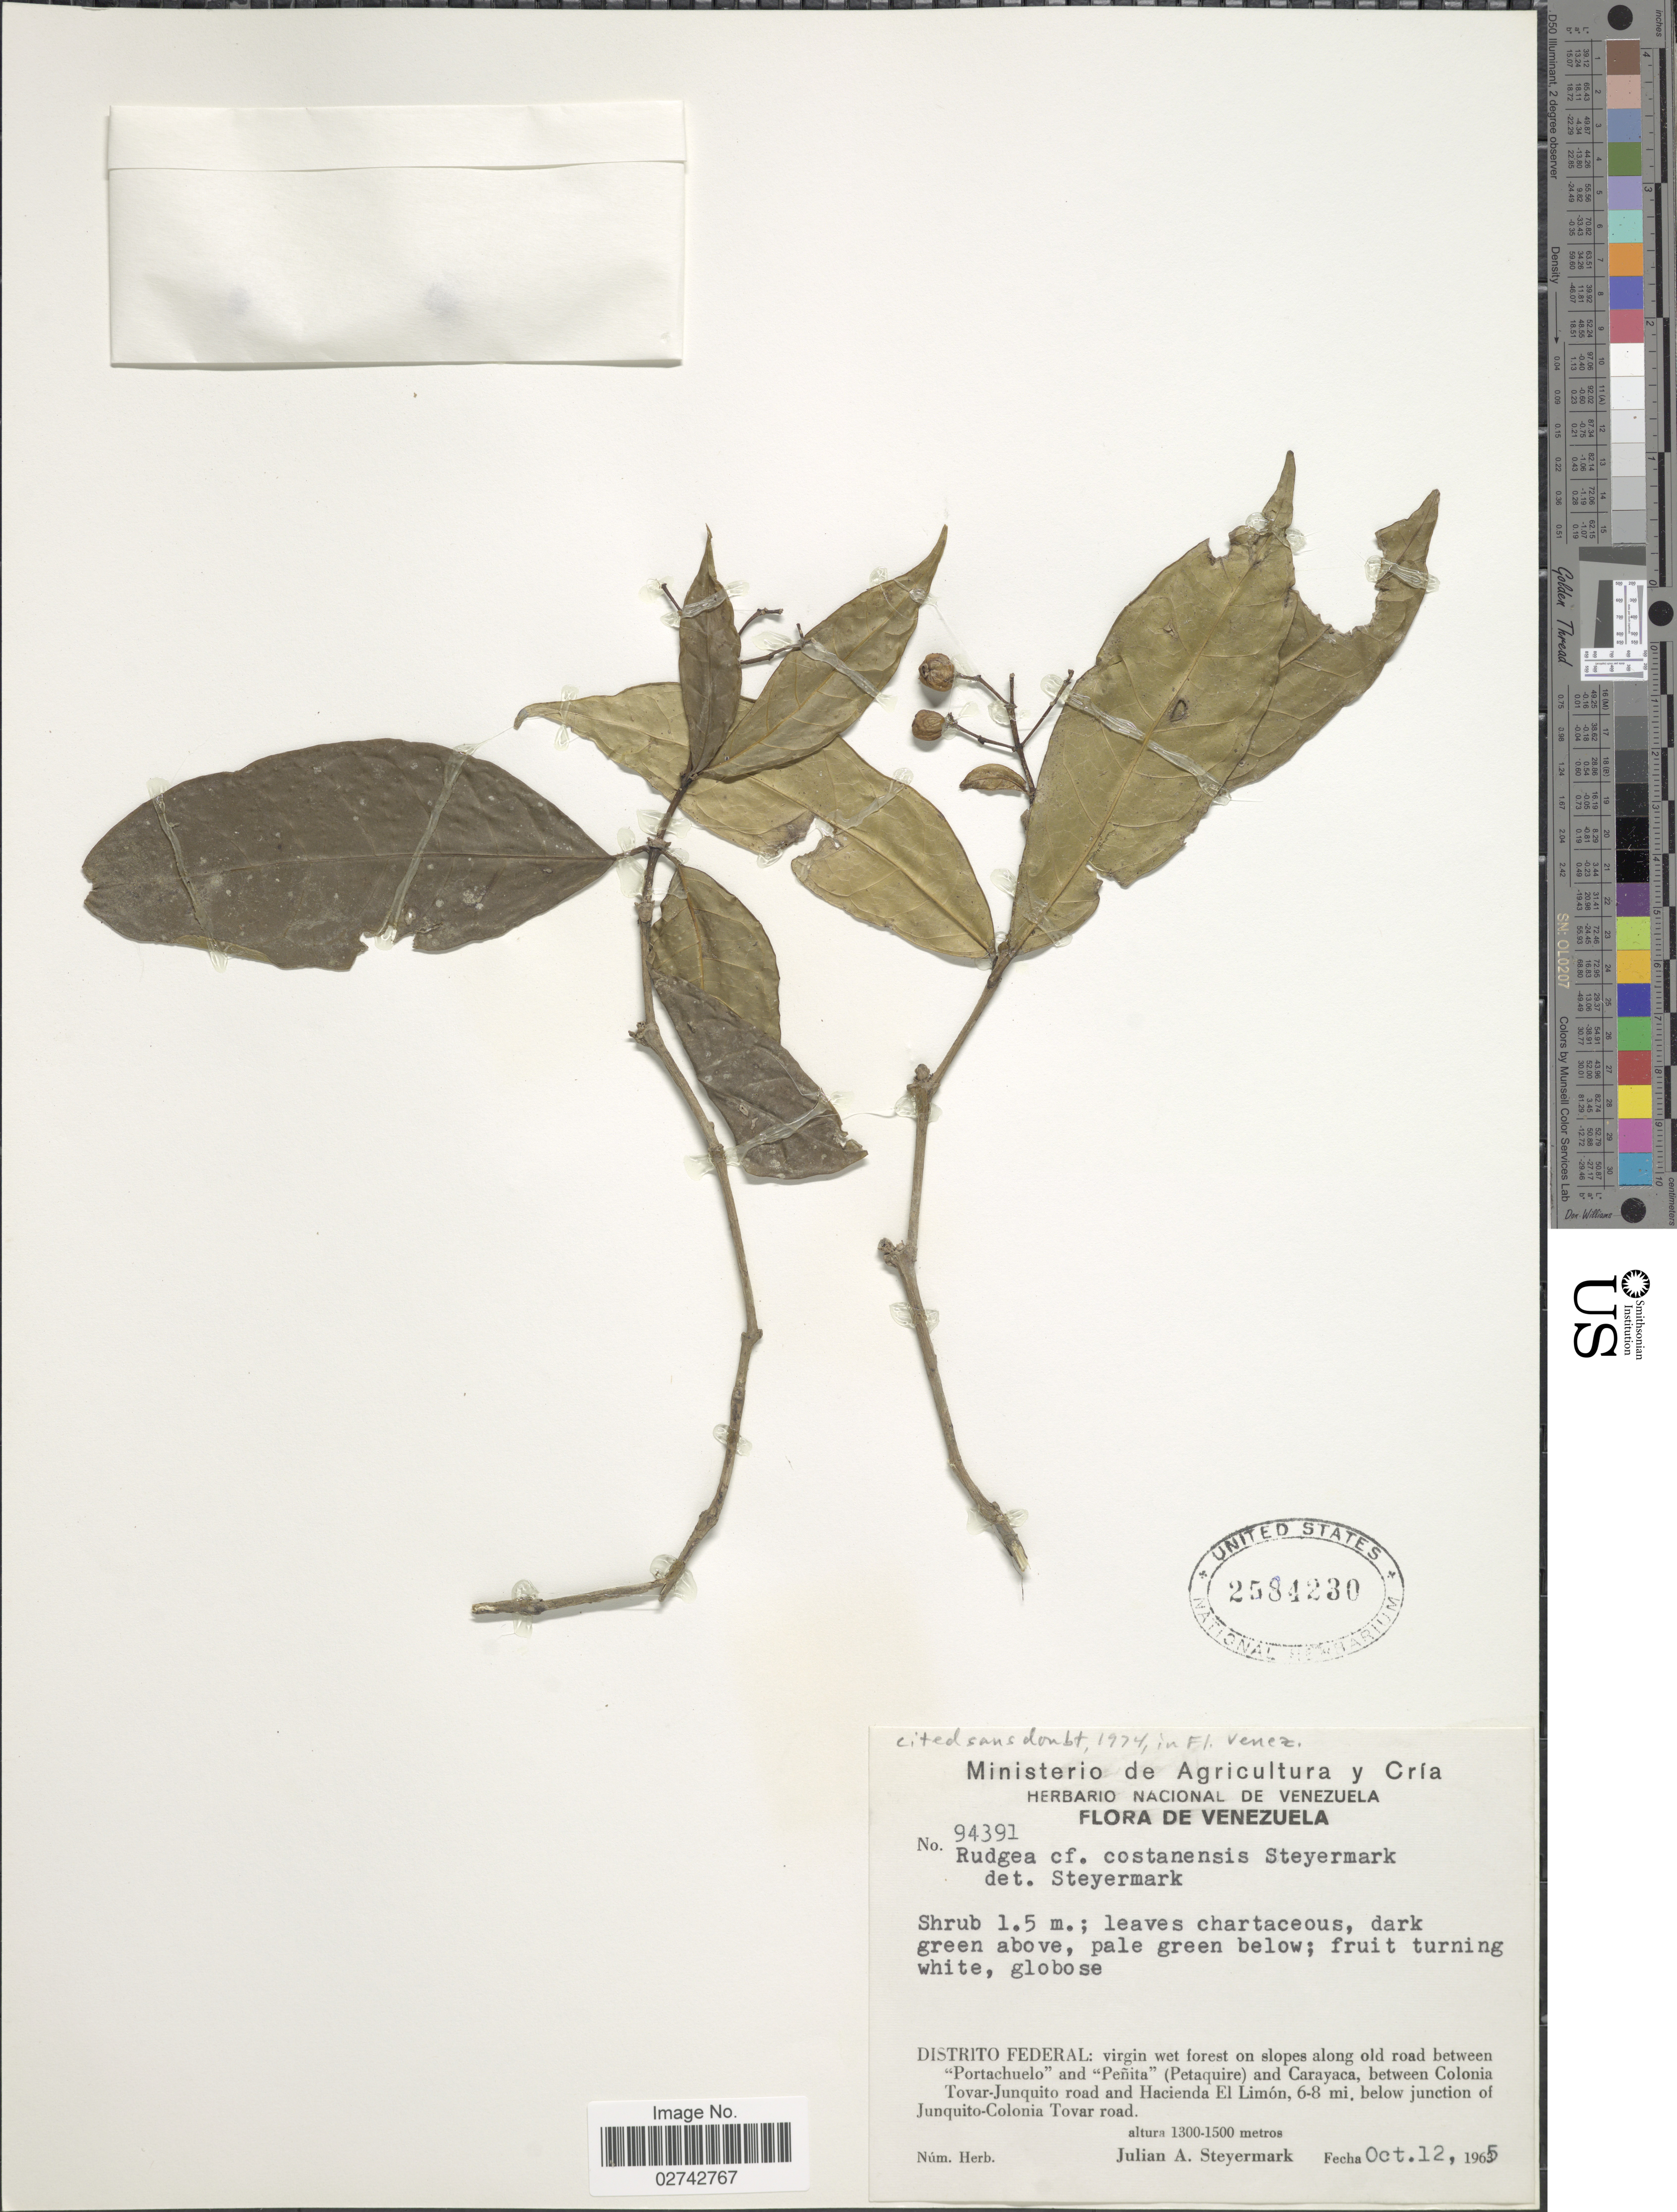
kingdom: Plantae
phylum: Tracheophyta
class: Magnoliopsida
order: Gentianales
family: Rubiaceae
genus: Rudgea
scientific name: Rudgea costanensis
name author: Steyerm.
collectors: J. Steyermark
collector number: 94391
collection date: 1965-10-12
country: Venezuela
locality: Distrito Federal, virgin wet forest on slopes along old road between Portachuelo and Penita (Petaquire) and Carayaca, between Colonia Tovar-Junquito road and Hacienda El Limon, 6-8 mi, below junction of Junquito-Colonia Tovar road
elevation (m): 1300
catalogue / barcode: US 2584230